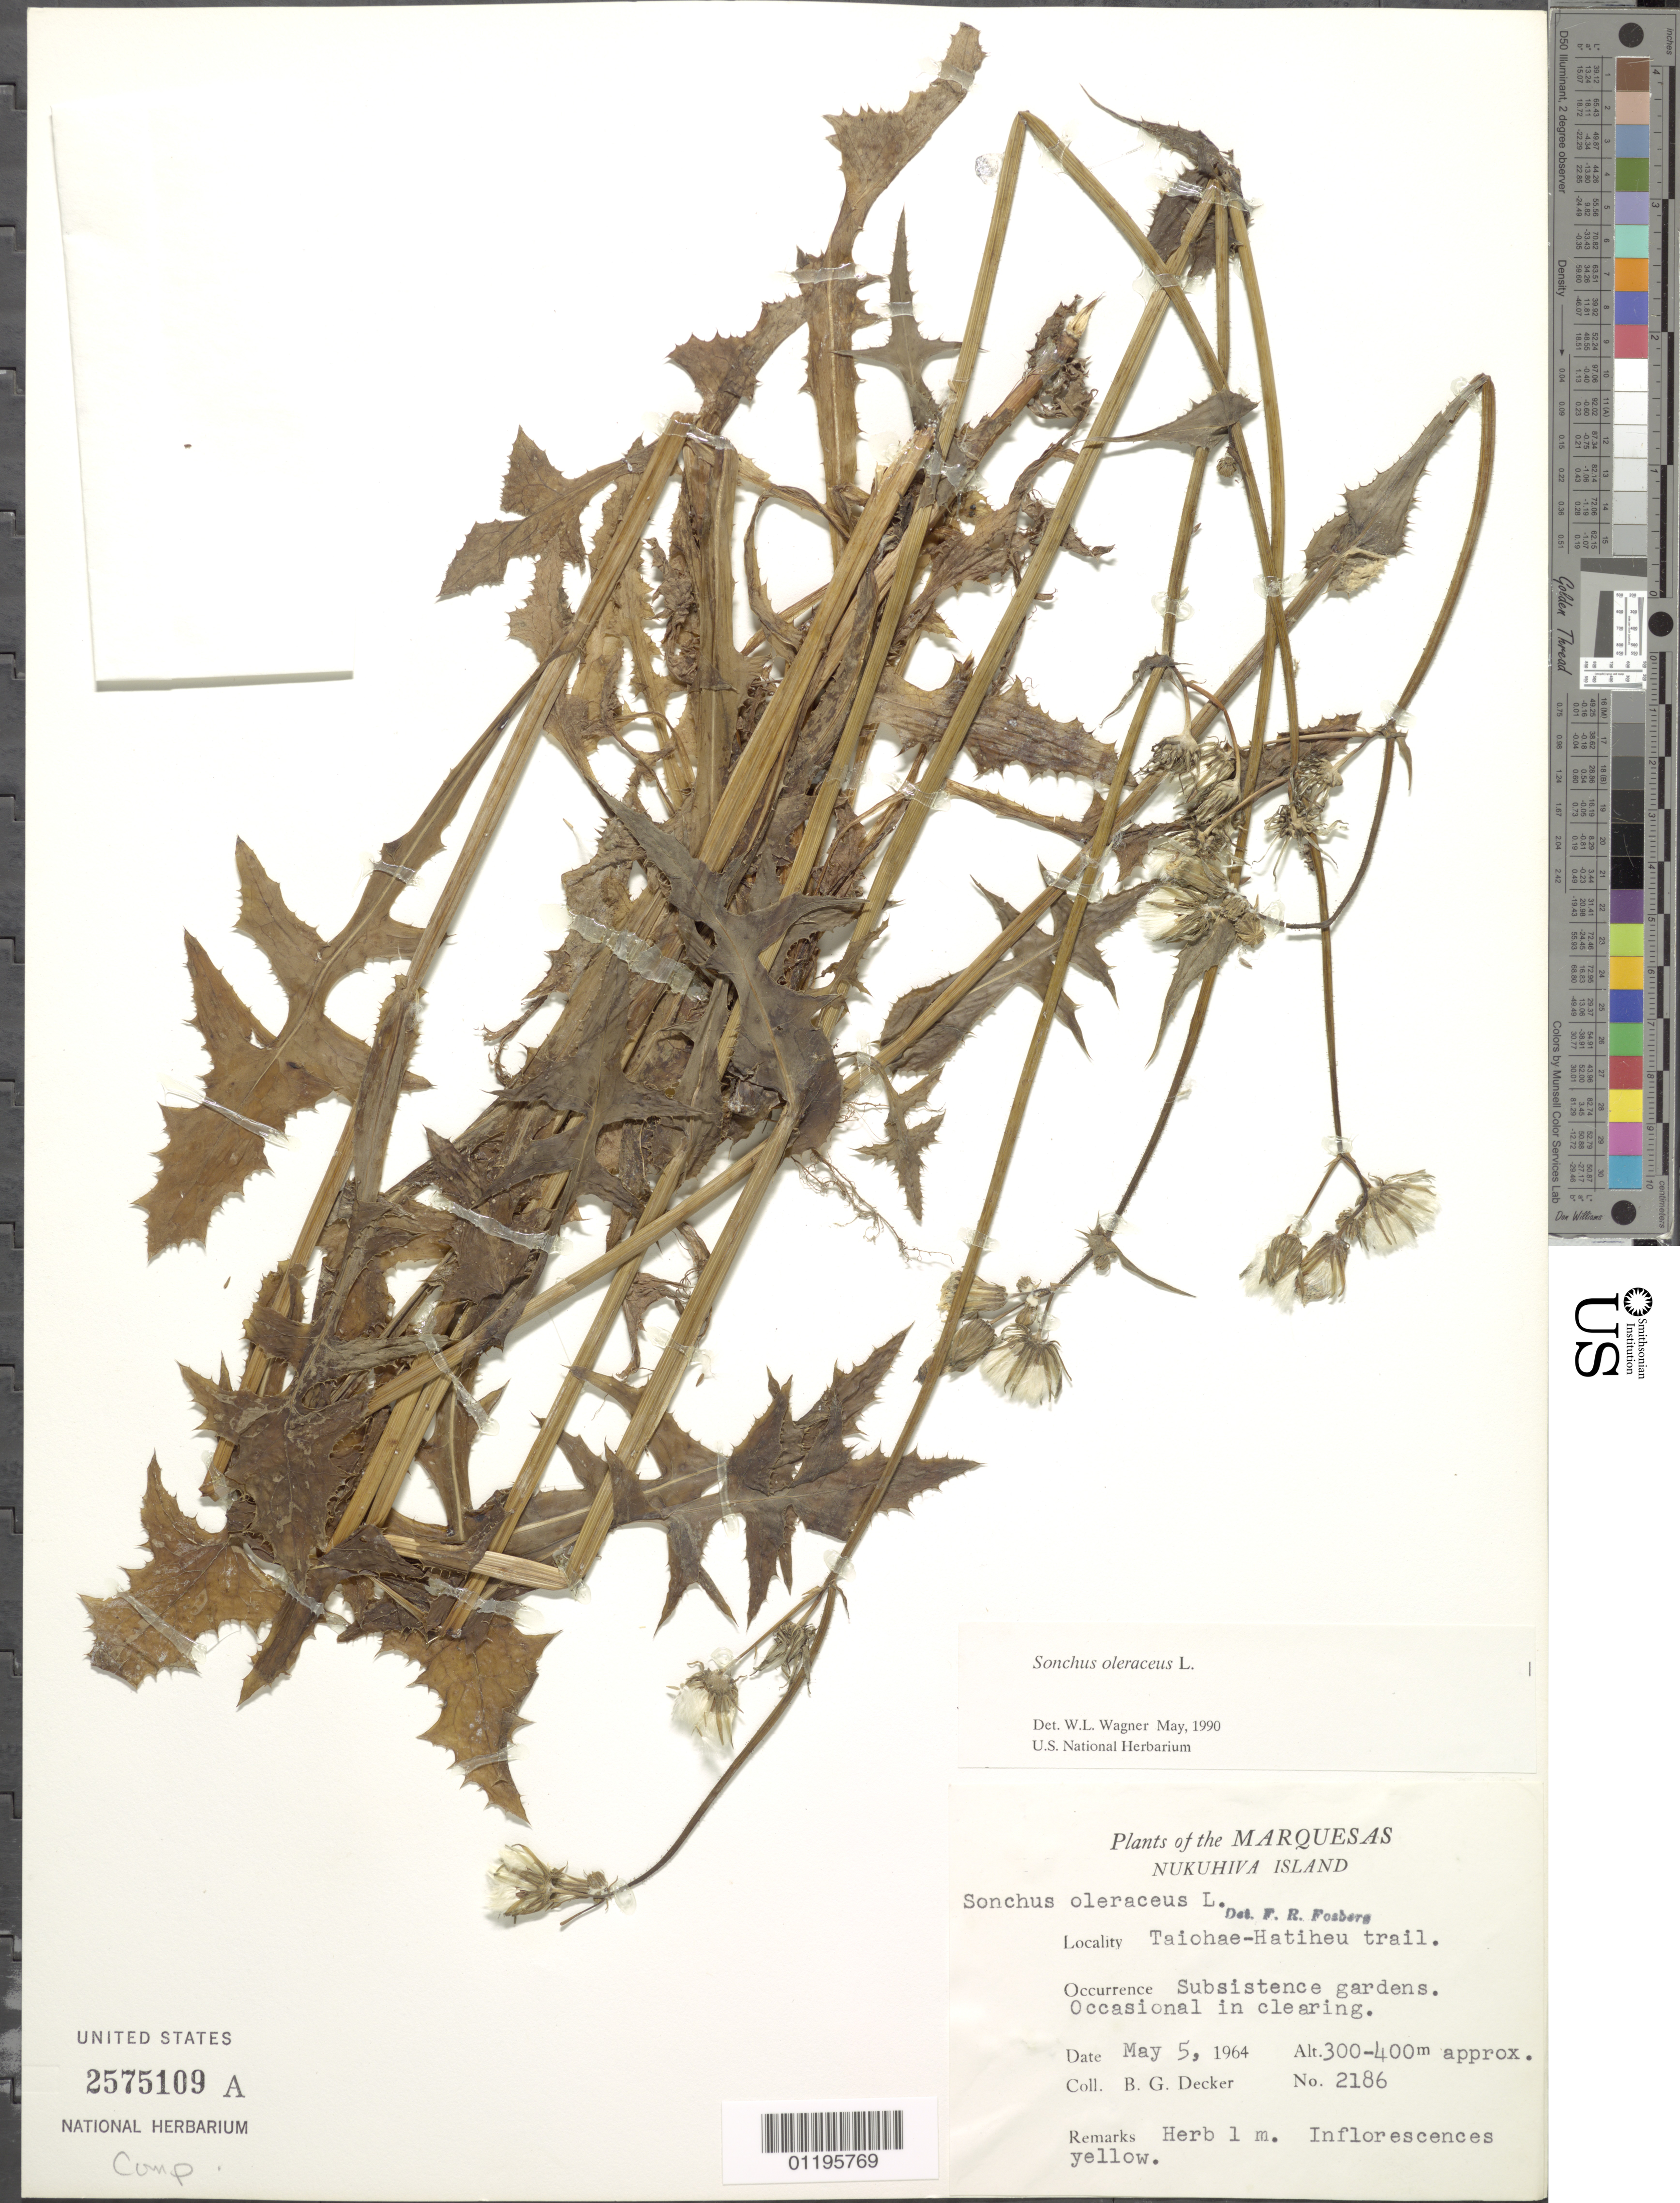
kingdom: Plantae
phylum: Tracheophyta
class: Magnoliopsida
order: Asterales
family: Asteraceae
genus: Sonchus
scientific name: Sonchus oleraceus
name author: L.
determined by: Wagner, W. L., (BOT), Smithsonian Institution - National Museum of Natural History (UNITED STATES)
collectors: B. G. Decker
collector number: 2186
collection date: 1964-05-05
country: French Polynesia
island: Nuku Hiva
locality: Taiohae-Hatiheu Trail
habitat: Subsistence garden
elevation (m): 300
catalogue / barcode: US 2575109A